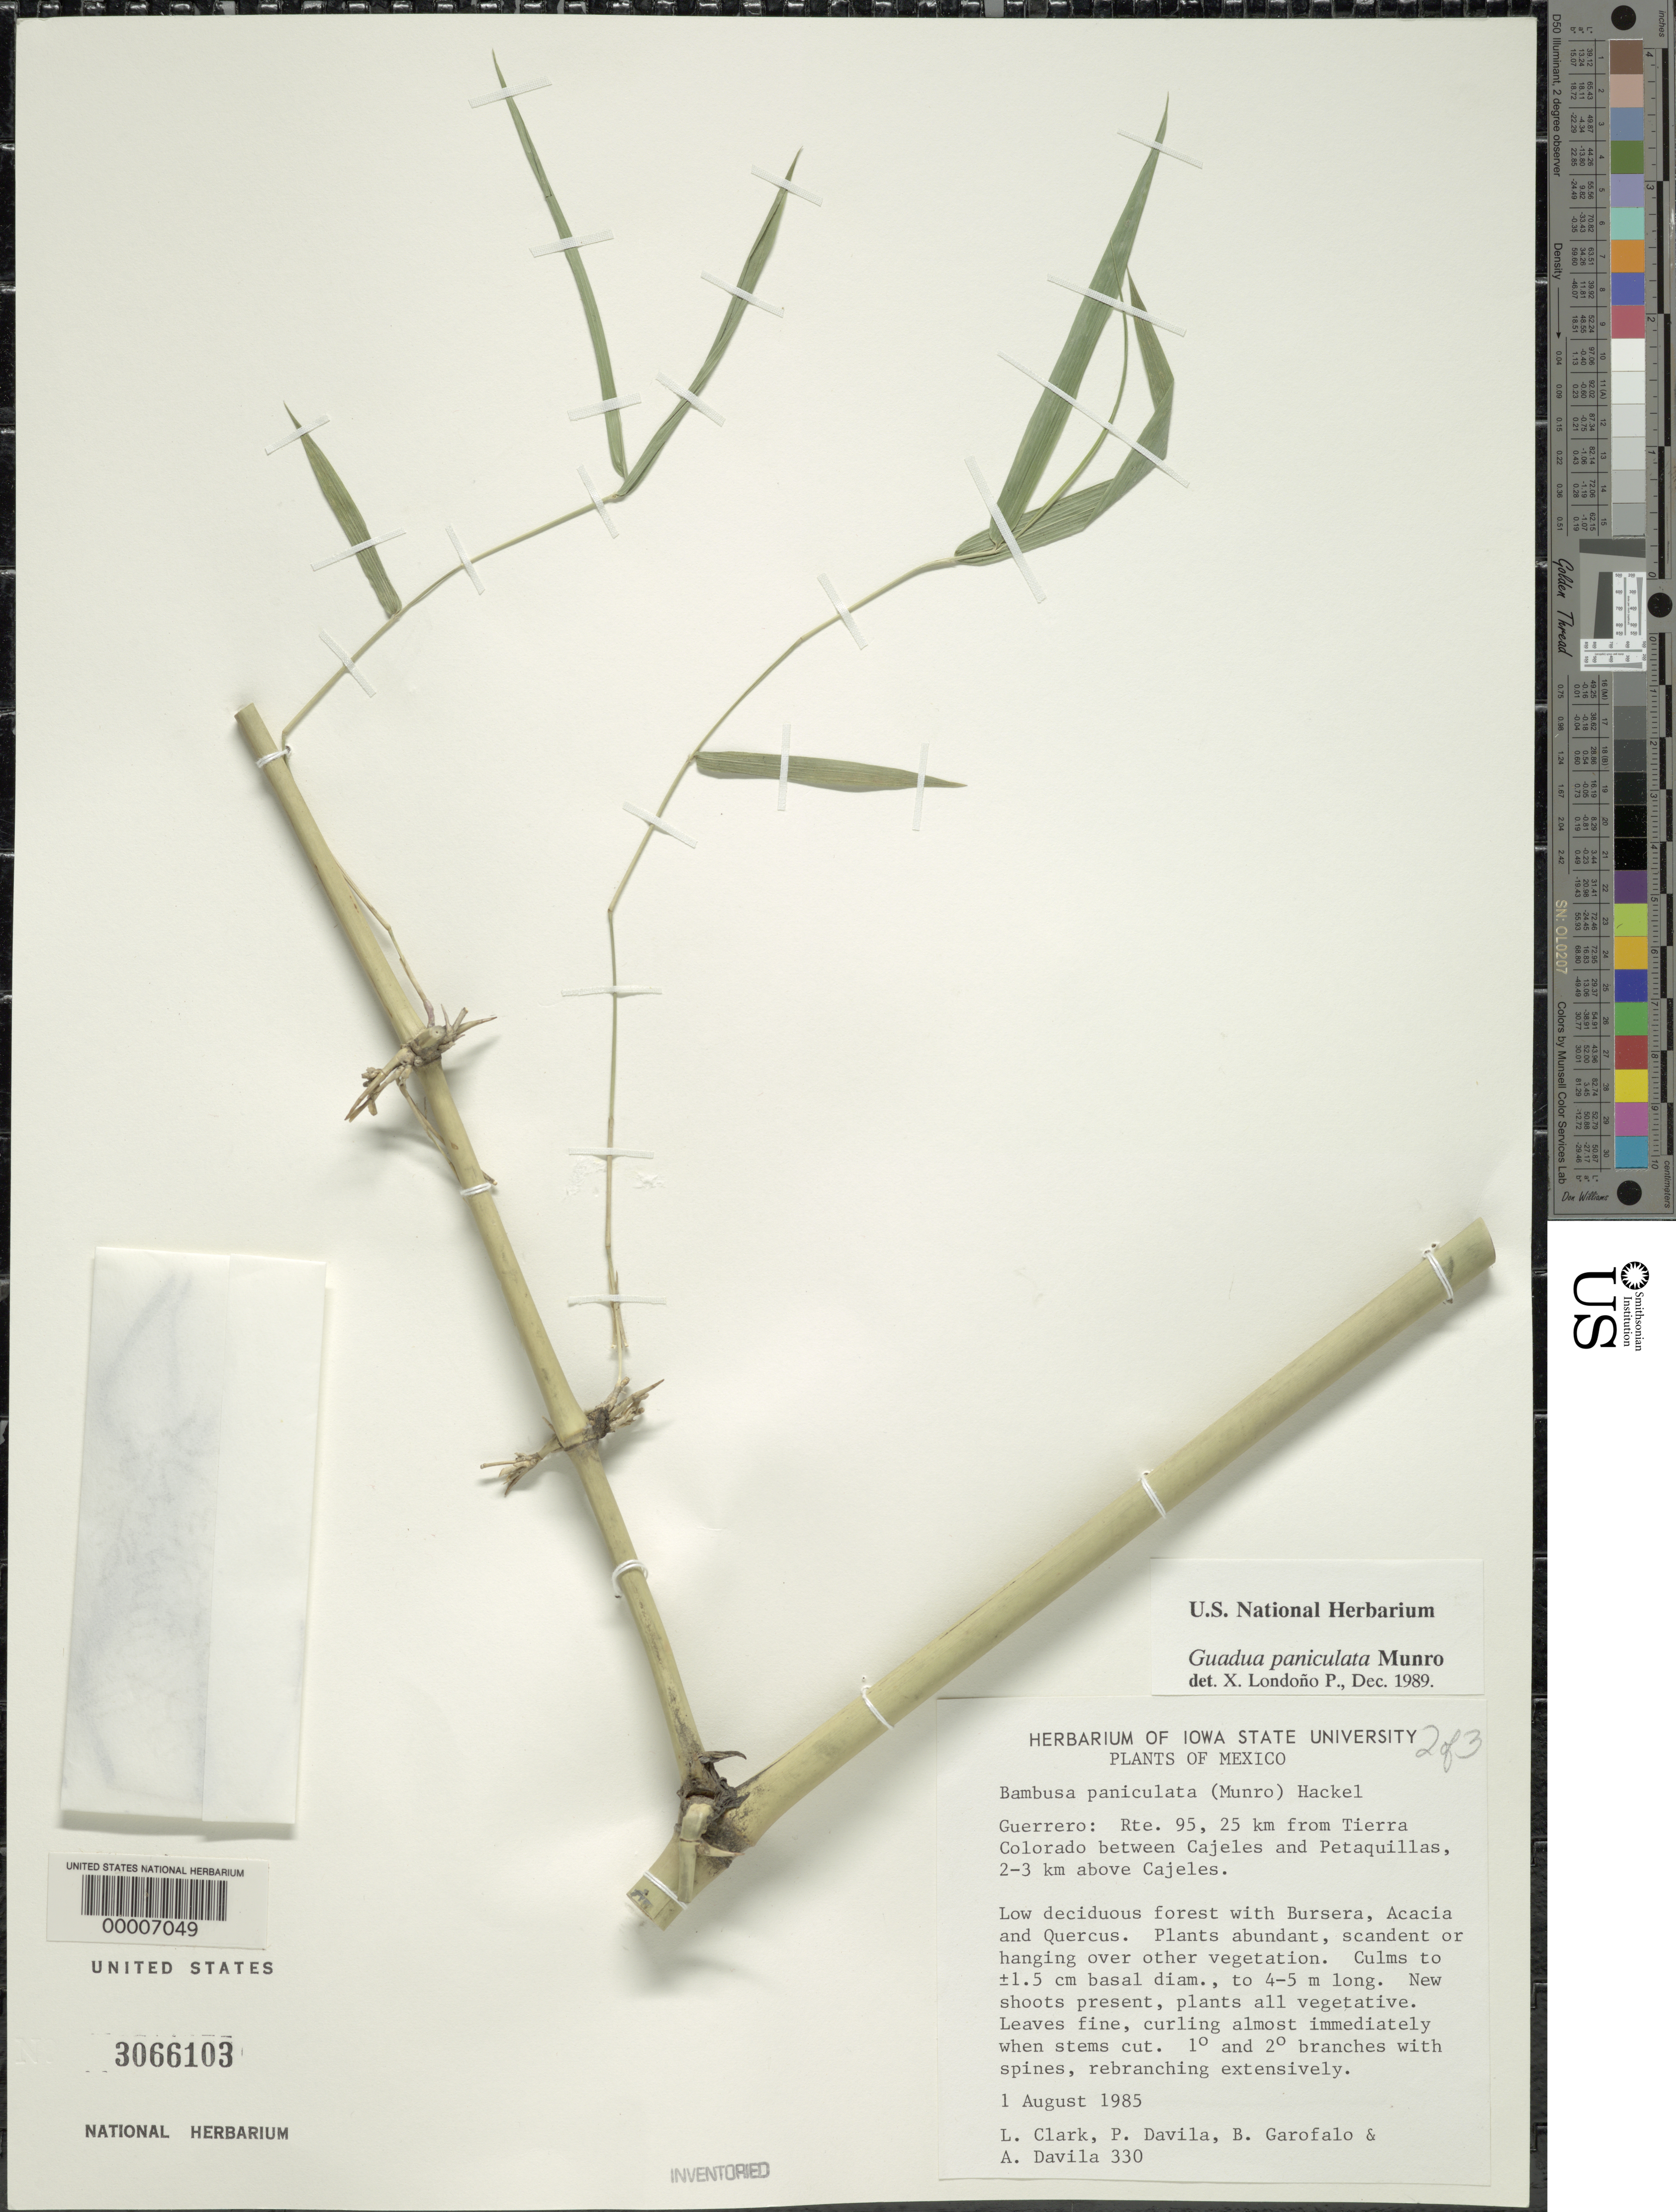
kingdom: Plantae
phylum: Tracheophyta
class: Liliopsida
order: Poales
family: Poaceae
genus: Guadua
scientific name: Guadua refracta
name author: Munro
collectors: L. G. Clark, P. Dávila, B. Garofalo & A. Davila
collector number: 330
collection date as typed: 01 Aug 1985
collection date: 1985-08-01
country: Mexico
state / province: Guerrero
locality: Rte. 95, 25 km from Tierra Colorado between Cajeles and Petaquillas, 2-3 km above Cajeles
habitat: Low deciduous forest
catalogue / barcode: US 3066103